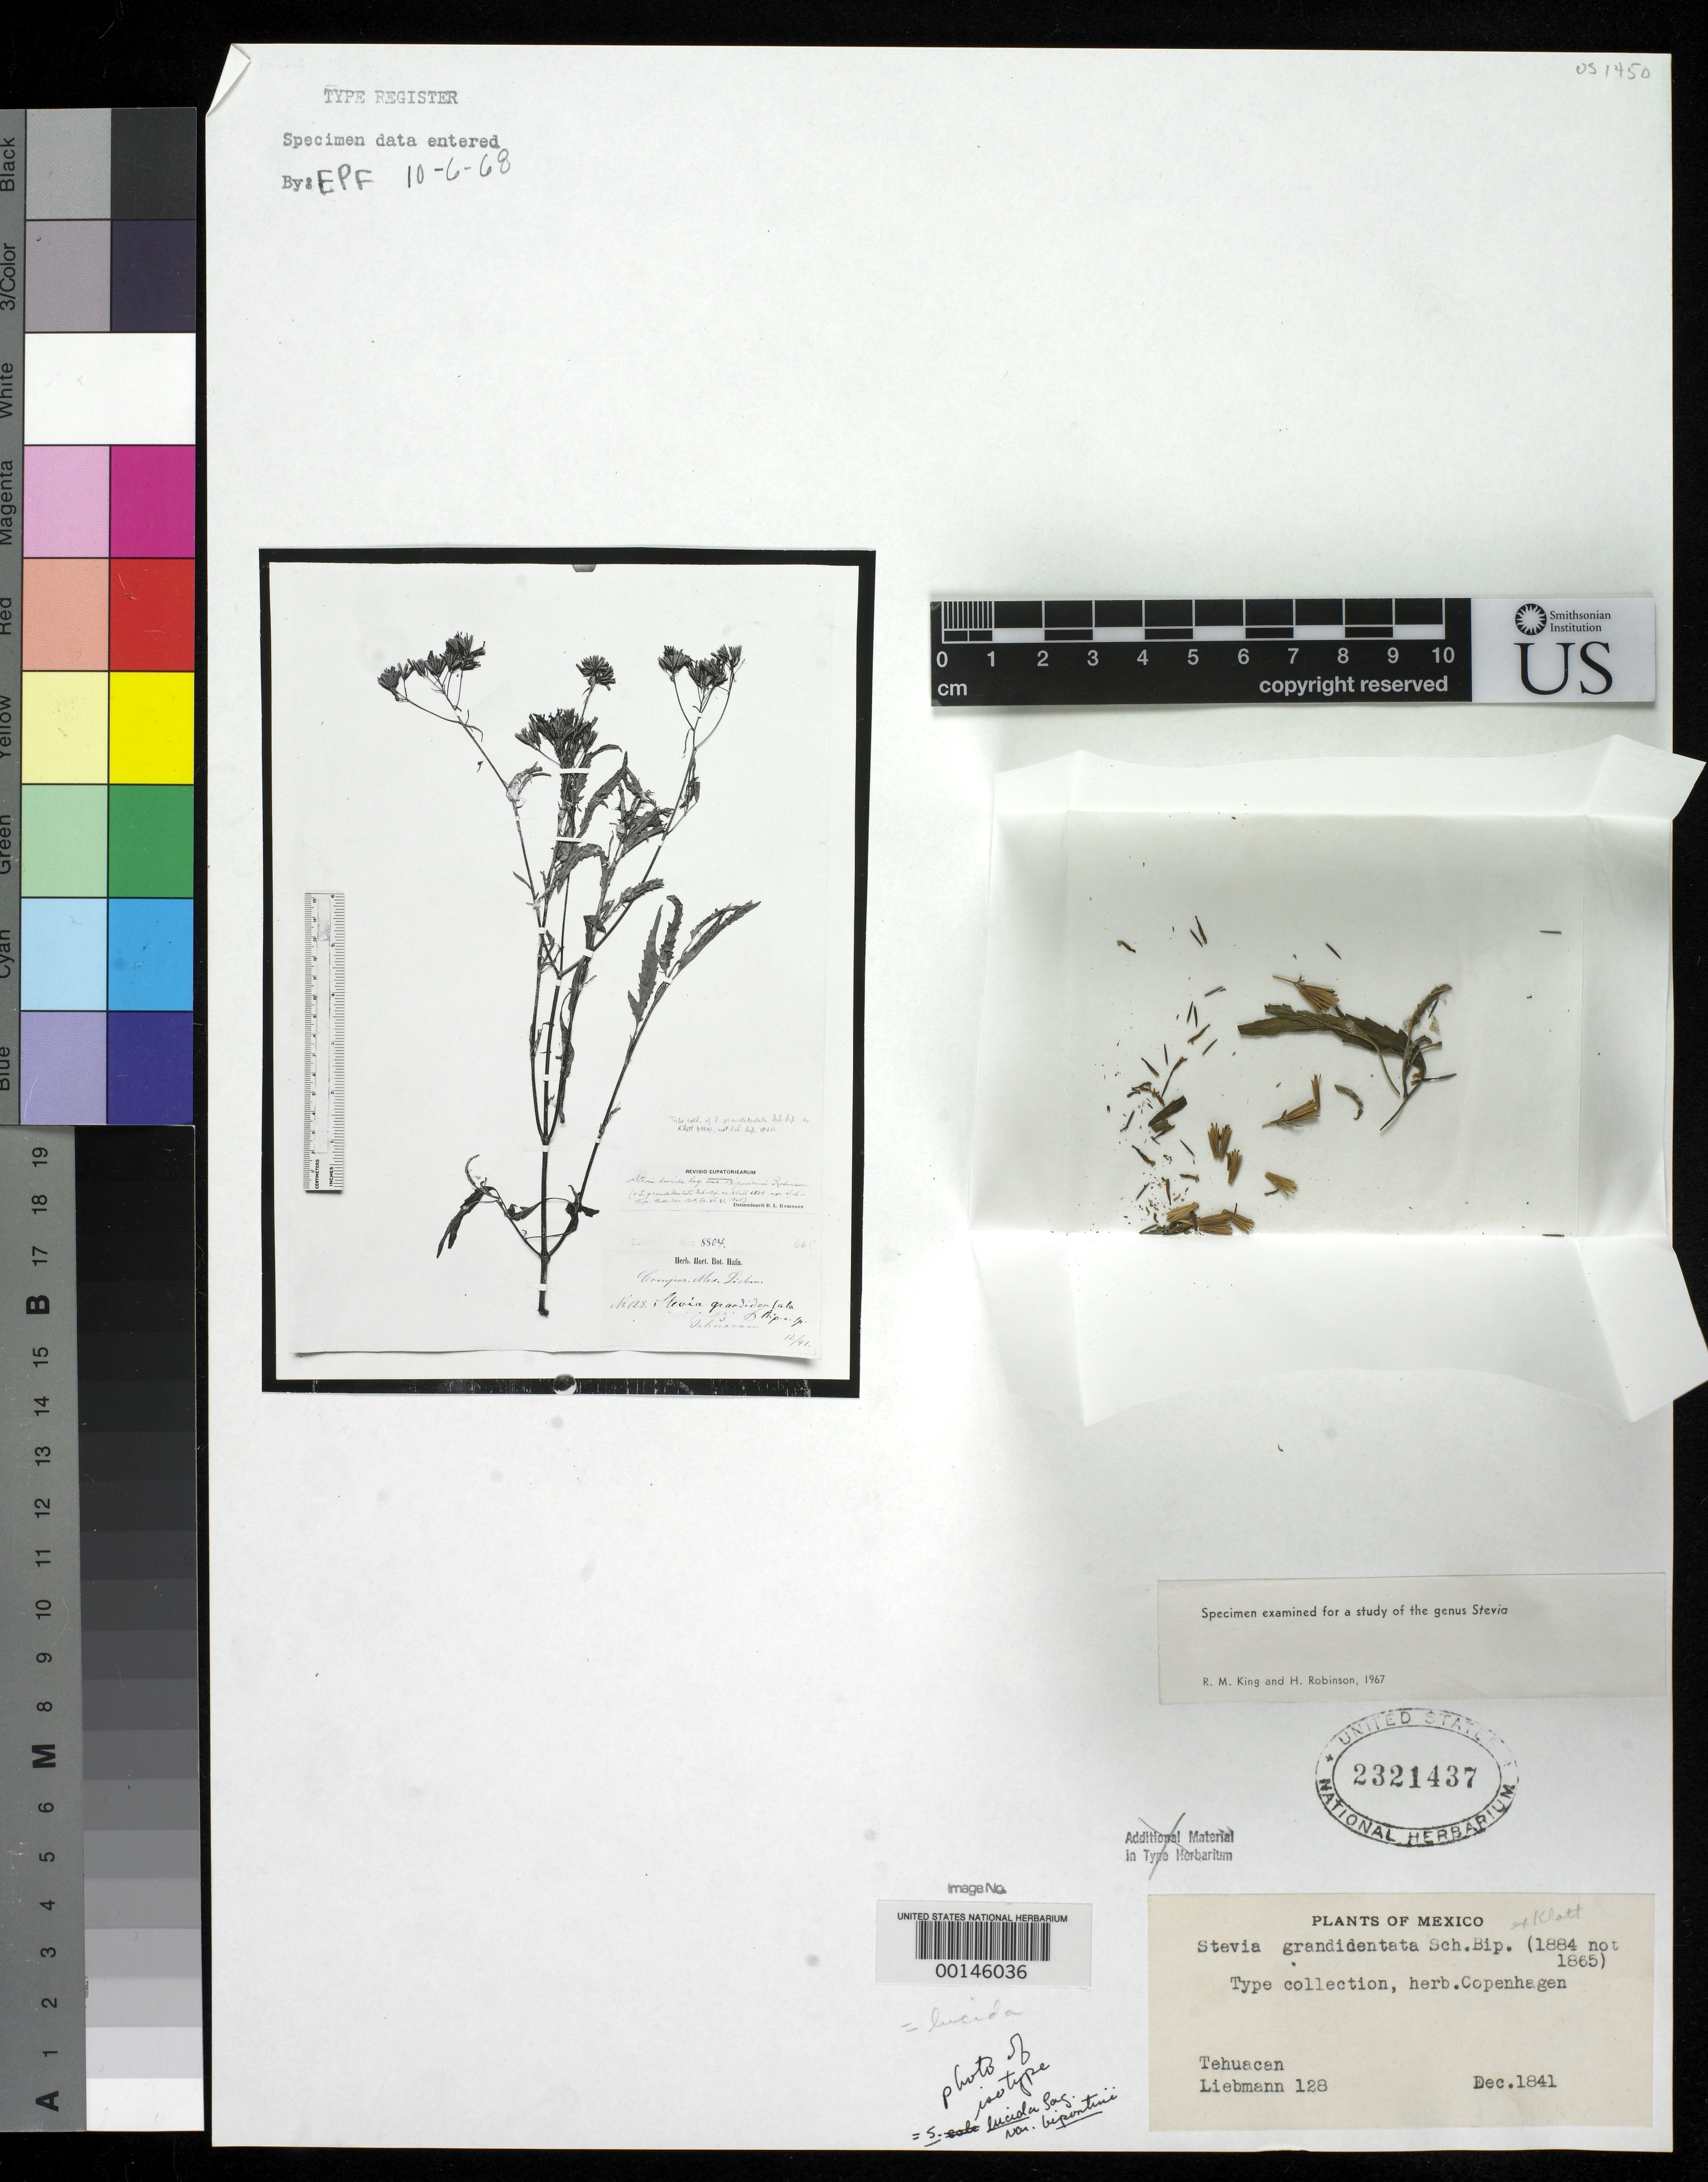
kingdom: Plantae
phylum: Tracheophyta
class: Magnoliopsida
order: Asterales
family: Asteraceae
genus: Stevia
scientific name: Stevia grandidentata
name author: Sch. Bip. ex Klatt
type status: Type Fragment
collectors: F. M. Liebmann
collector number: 128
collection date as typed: Dec 1841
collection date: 1841-12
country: Mexico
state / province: Puebla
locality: Tehuacan.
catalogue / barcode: US 2321437